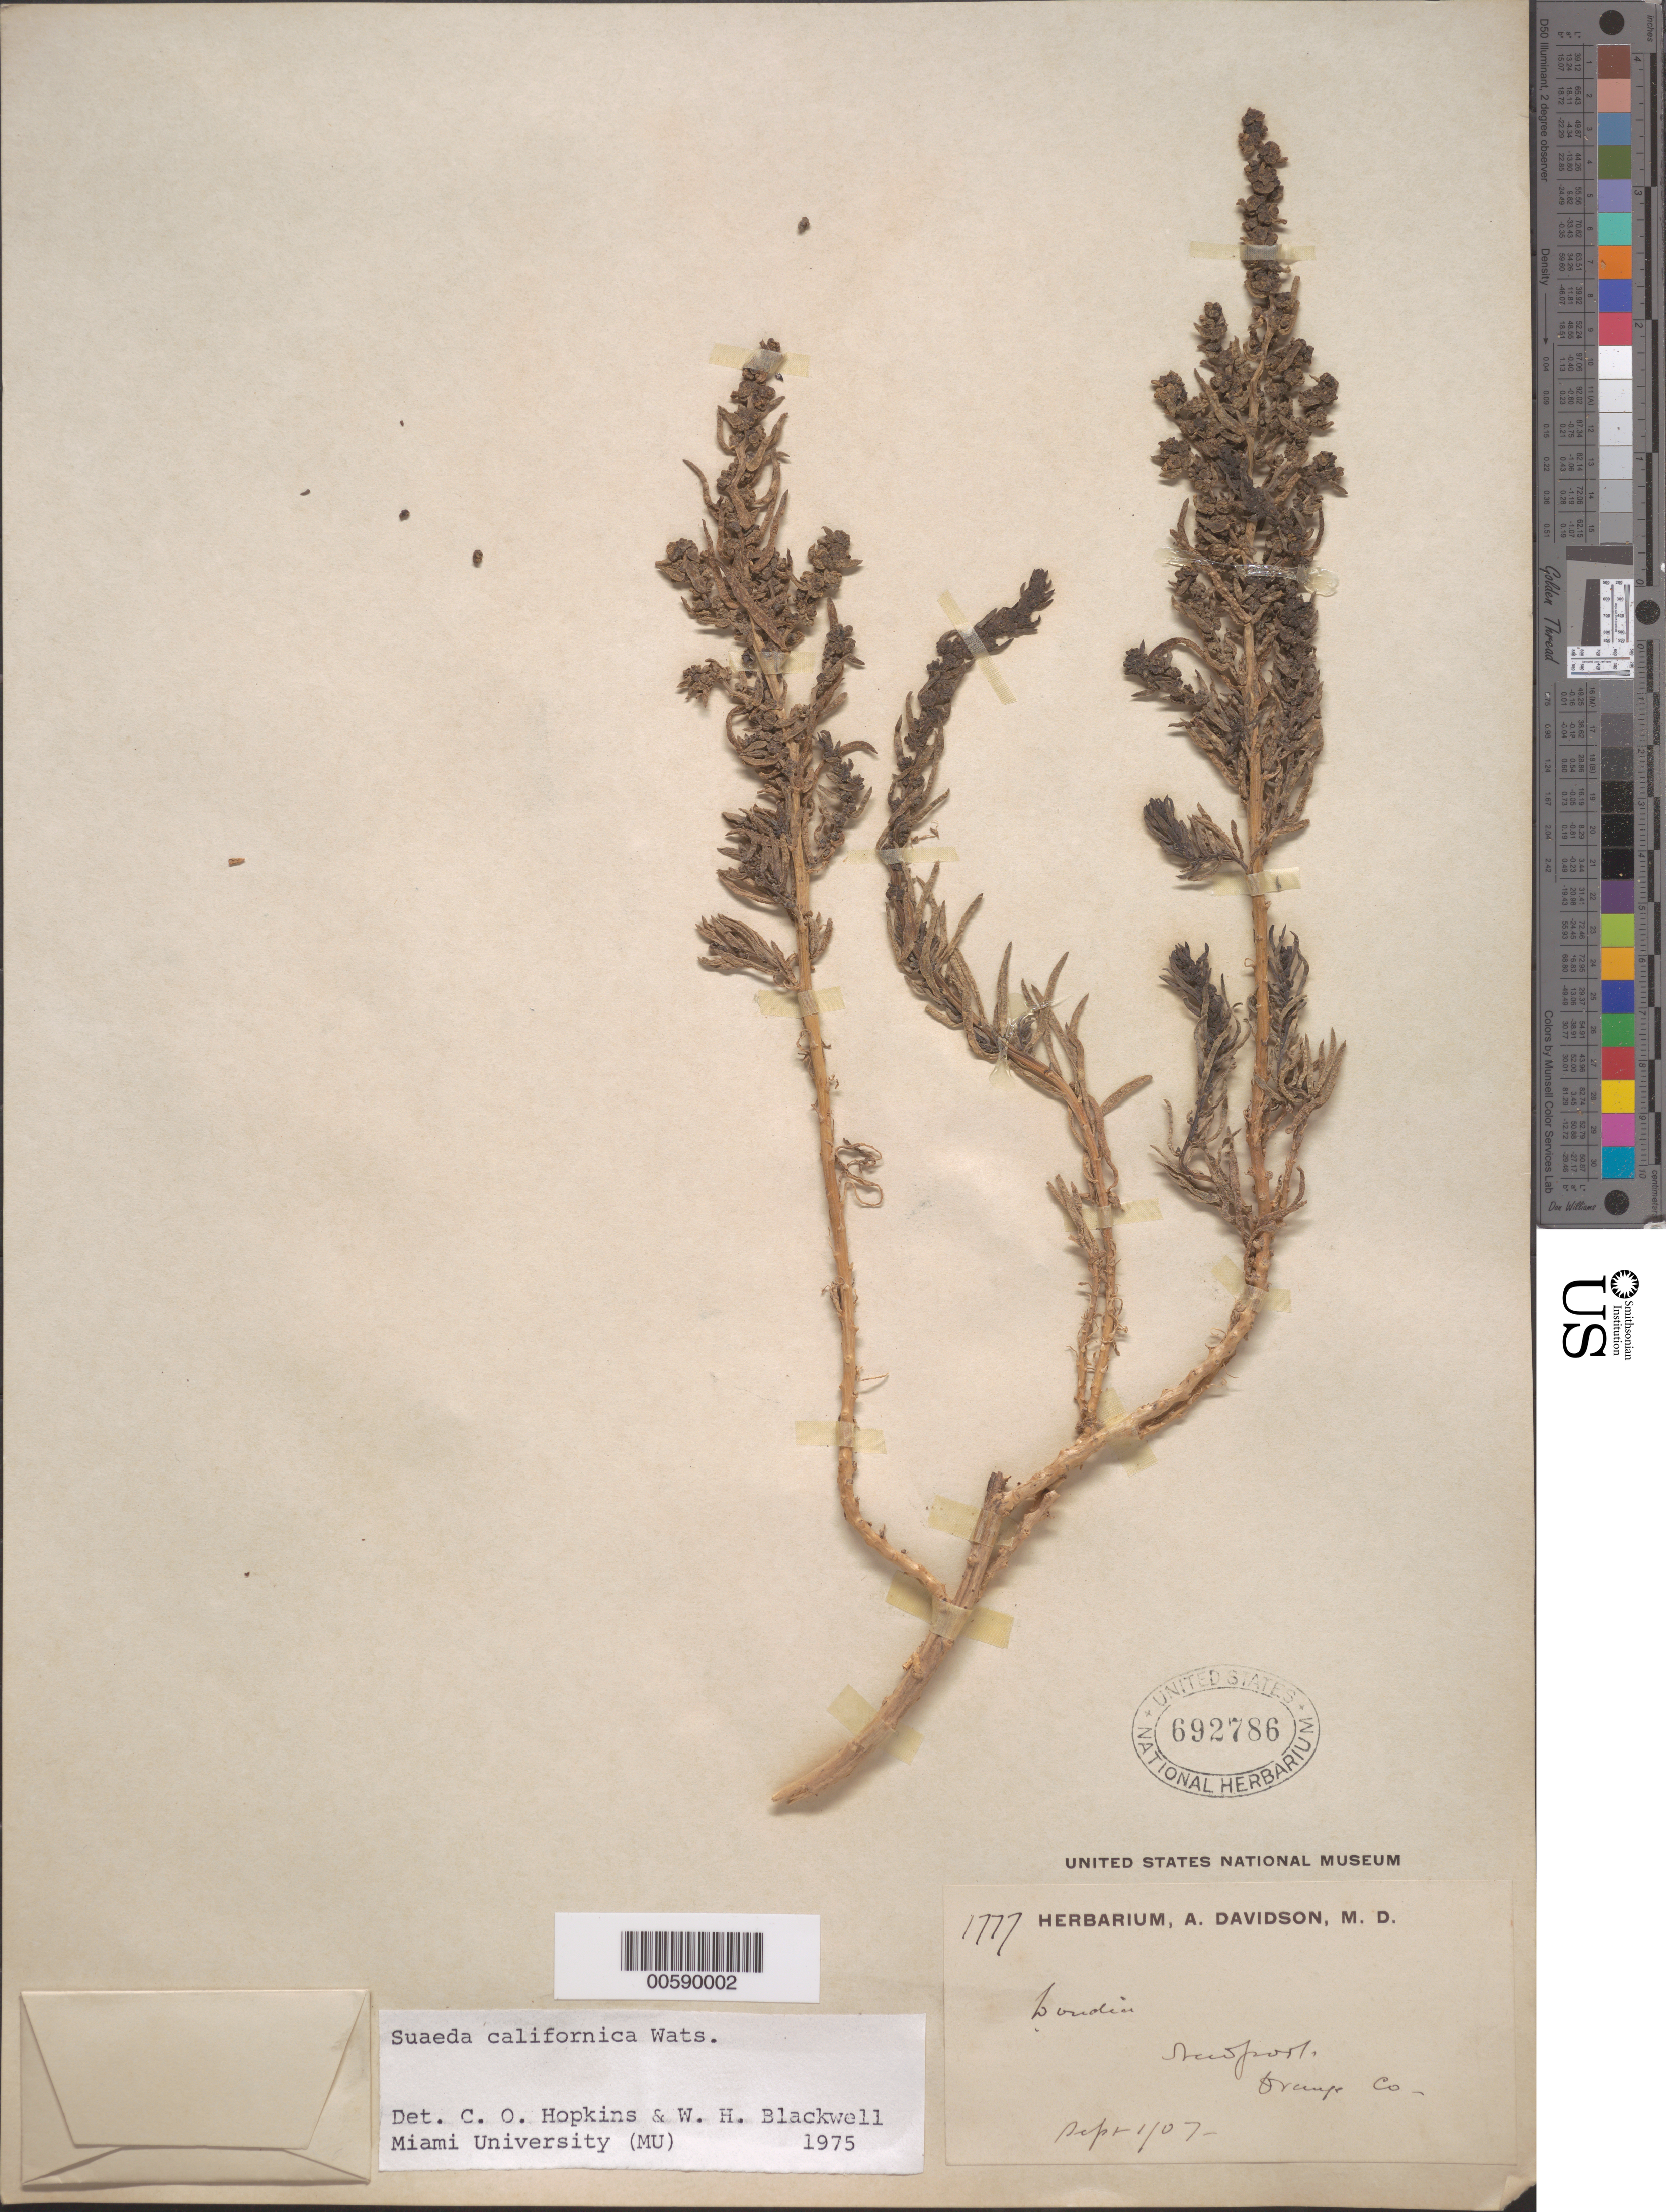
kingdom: Plantae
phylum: Tracheophyta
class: Magnoliopsida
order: Caryophyllales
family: Amaranthaceae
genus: Suaeda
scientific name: Suaeda californica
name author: S. Watson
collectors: A. Davidson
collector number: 1777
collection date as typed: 01 Sep 1907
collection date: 1907-09-01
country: United States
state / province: California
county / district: Orange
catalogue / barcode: US 692786